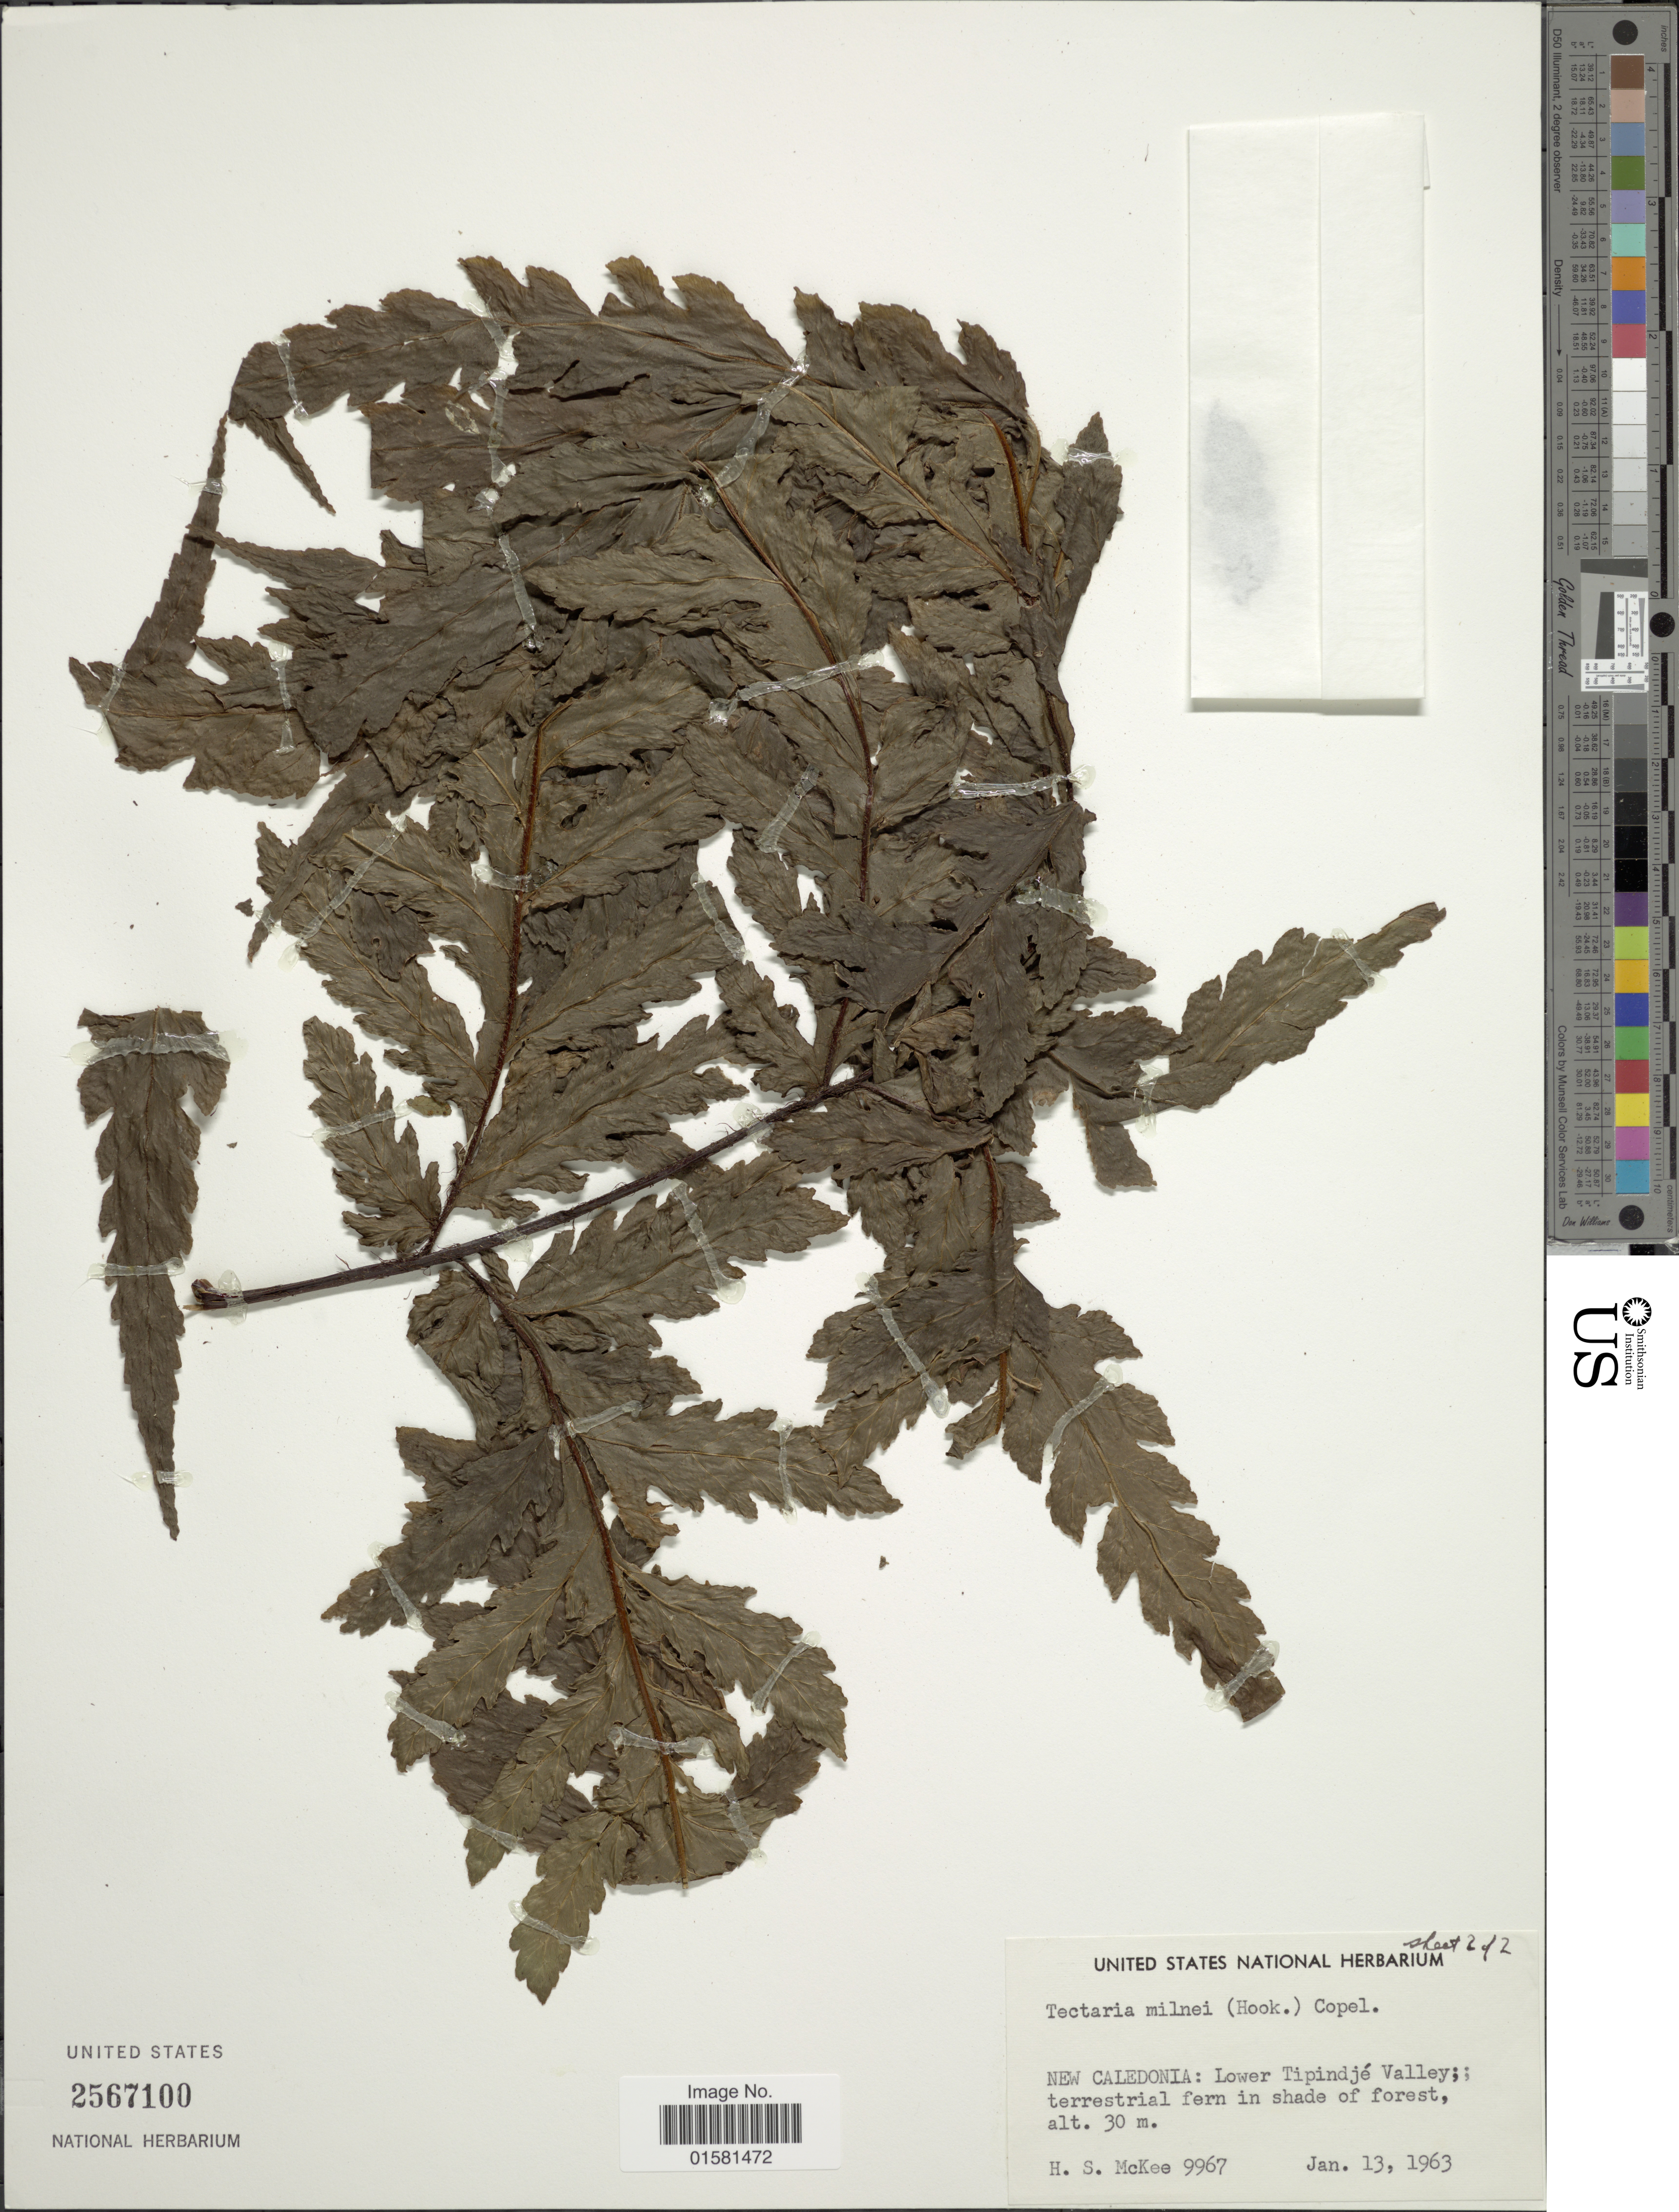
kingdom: Plantae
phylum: Tracheophyta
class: Polypodiopsida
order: Polypodiales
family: Tectariaceae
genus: Tectaria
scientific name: Tectaria sinuata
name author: (L. f.) C. Chr.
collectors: H. S. McKee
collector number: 9967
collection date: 1963-01-13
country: New Caledonia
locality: New Caledonia: Lower Tipindje Valley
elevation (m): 30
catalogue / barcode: US 2567100